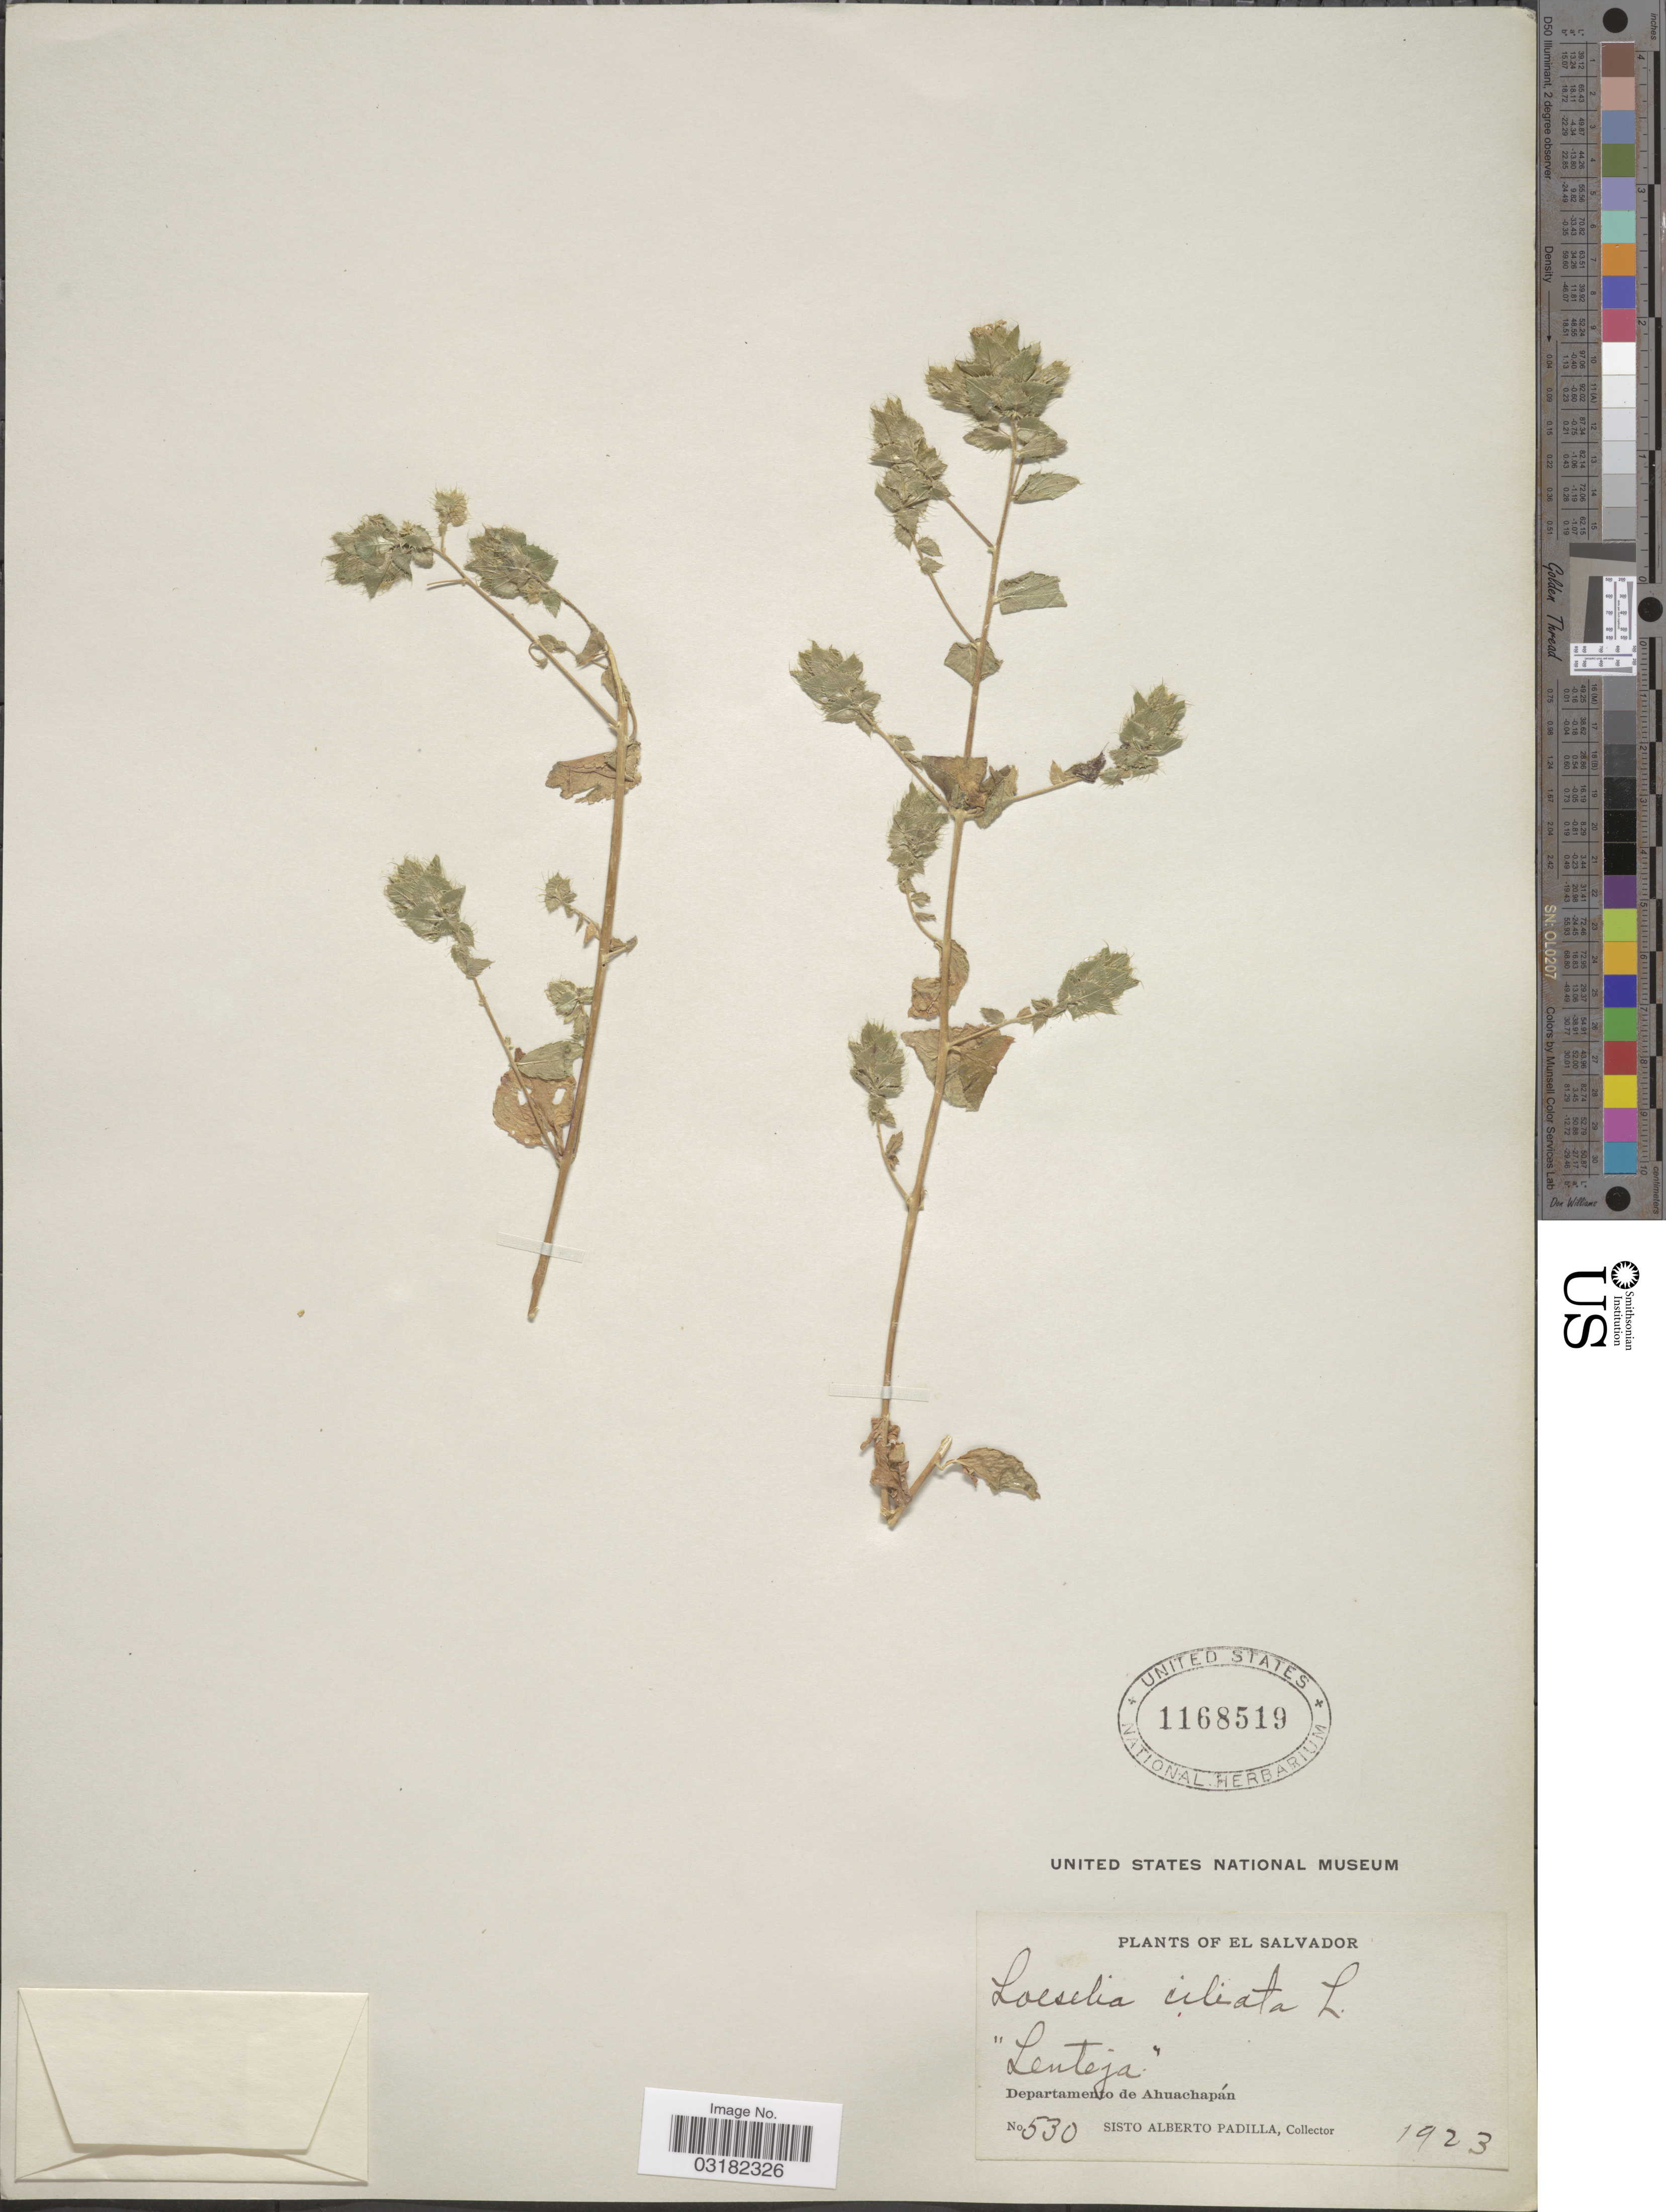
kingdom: Plantae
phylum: Tracheophyta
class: Magnoliopsida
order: Ericales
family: Polemoniaceae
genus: Loeselia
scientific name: Loeselia ciliata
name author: L.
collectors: S. A. Padilla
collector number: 530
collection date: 1923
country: El Salvador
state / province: Ahuachapan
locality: Departamento de Ahuachapán.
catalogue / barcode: US 1168519